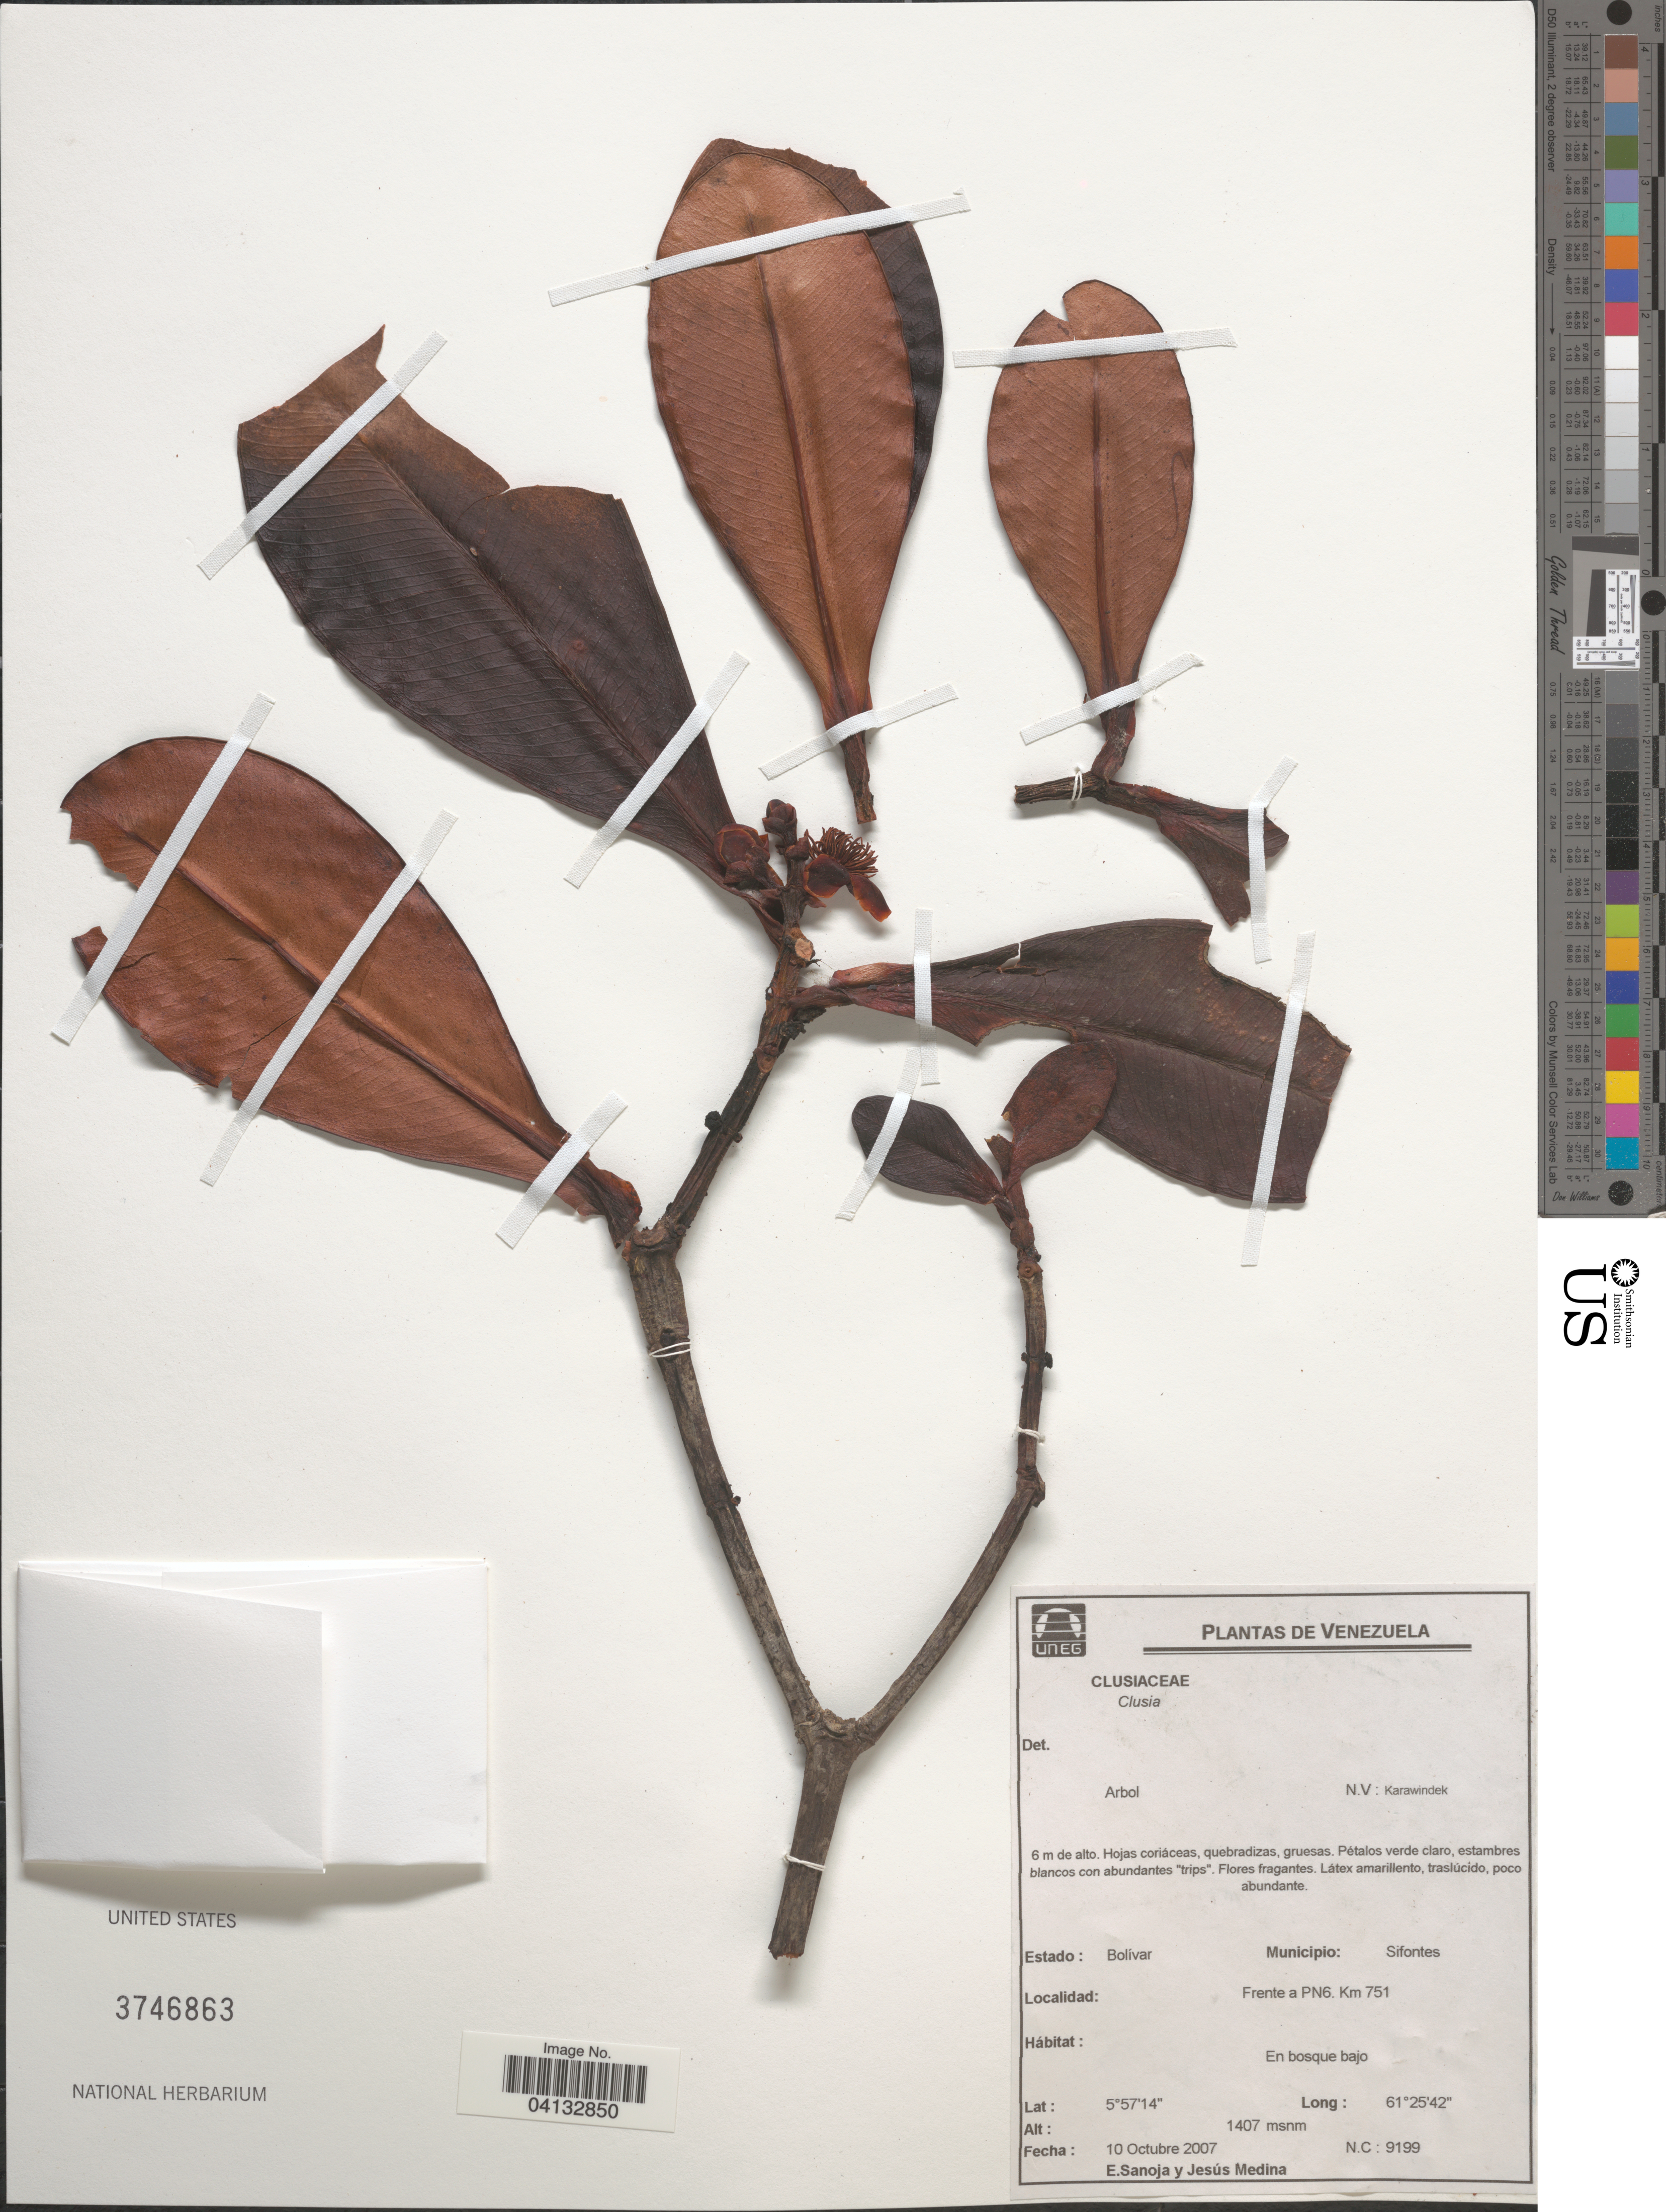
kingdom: Plantae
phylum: Tracheophyta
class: Magnoliopsida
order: Malpighiales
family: Clusiaceae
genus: Clusia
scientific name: Clusia sp.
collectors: E. Sanoja & J. Medina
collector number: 9199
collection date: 2007-10-10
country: Venezuela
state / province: Bolivar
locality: Municipio: Sifontes. Frente a PN6. Km 751.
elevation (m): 1407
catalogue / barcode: US 3746863